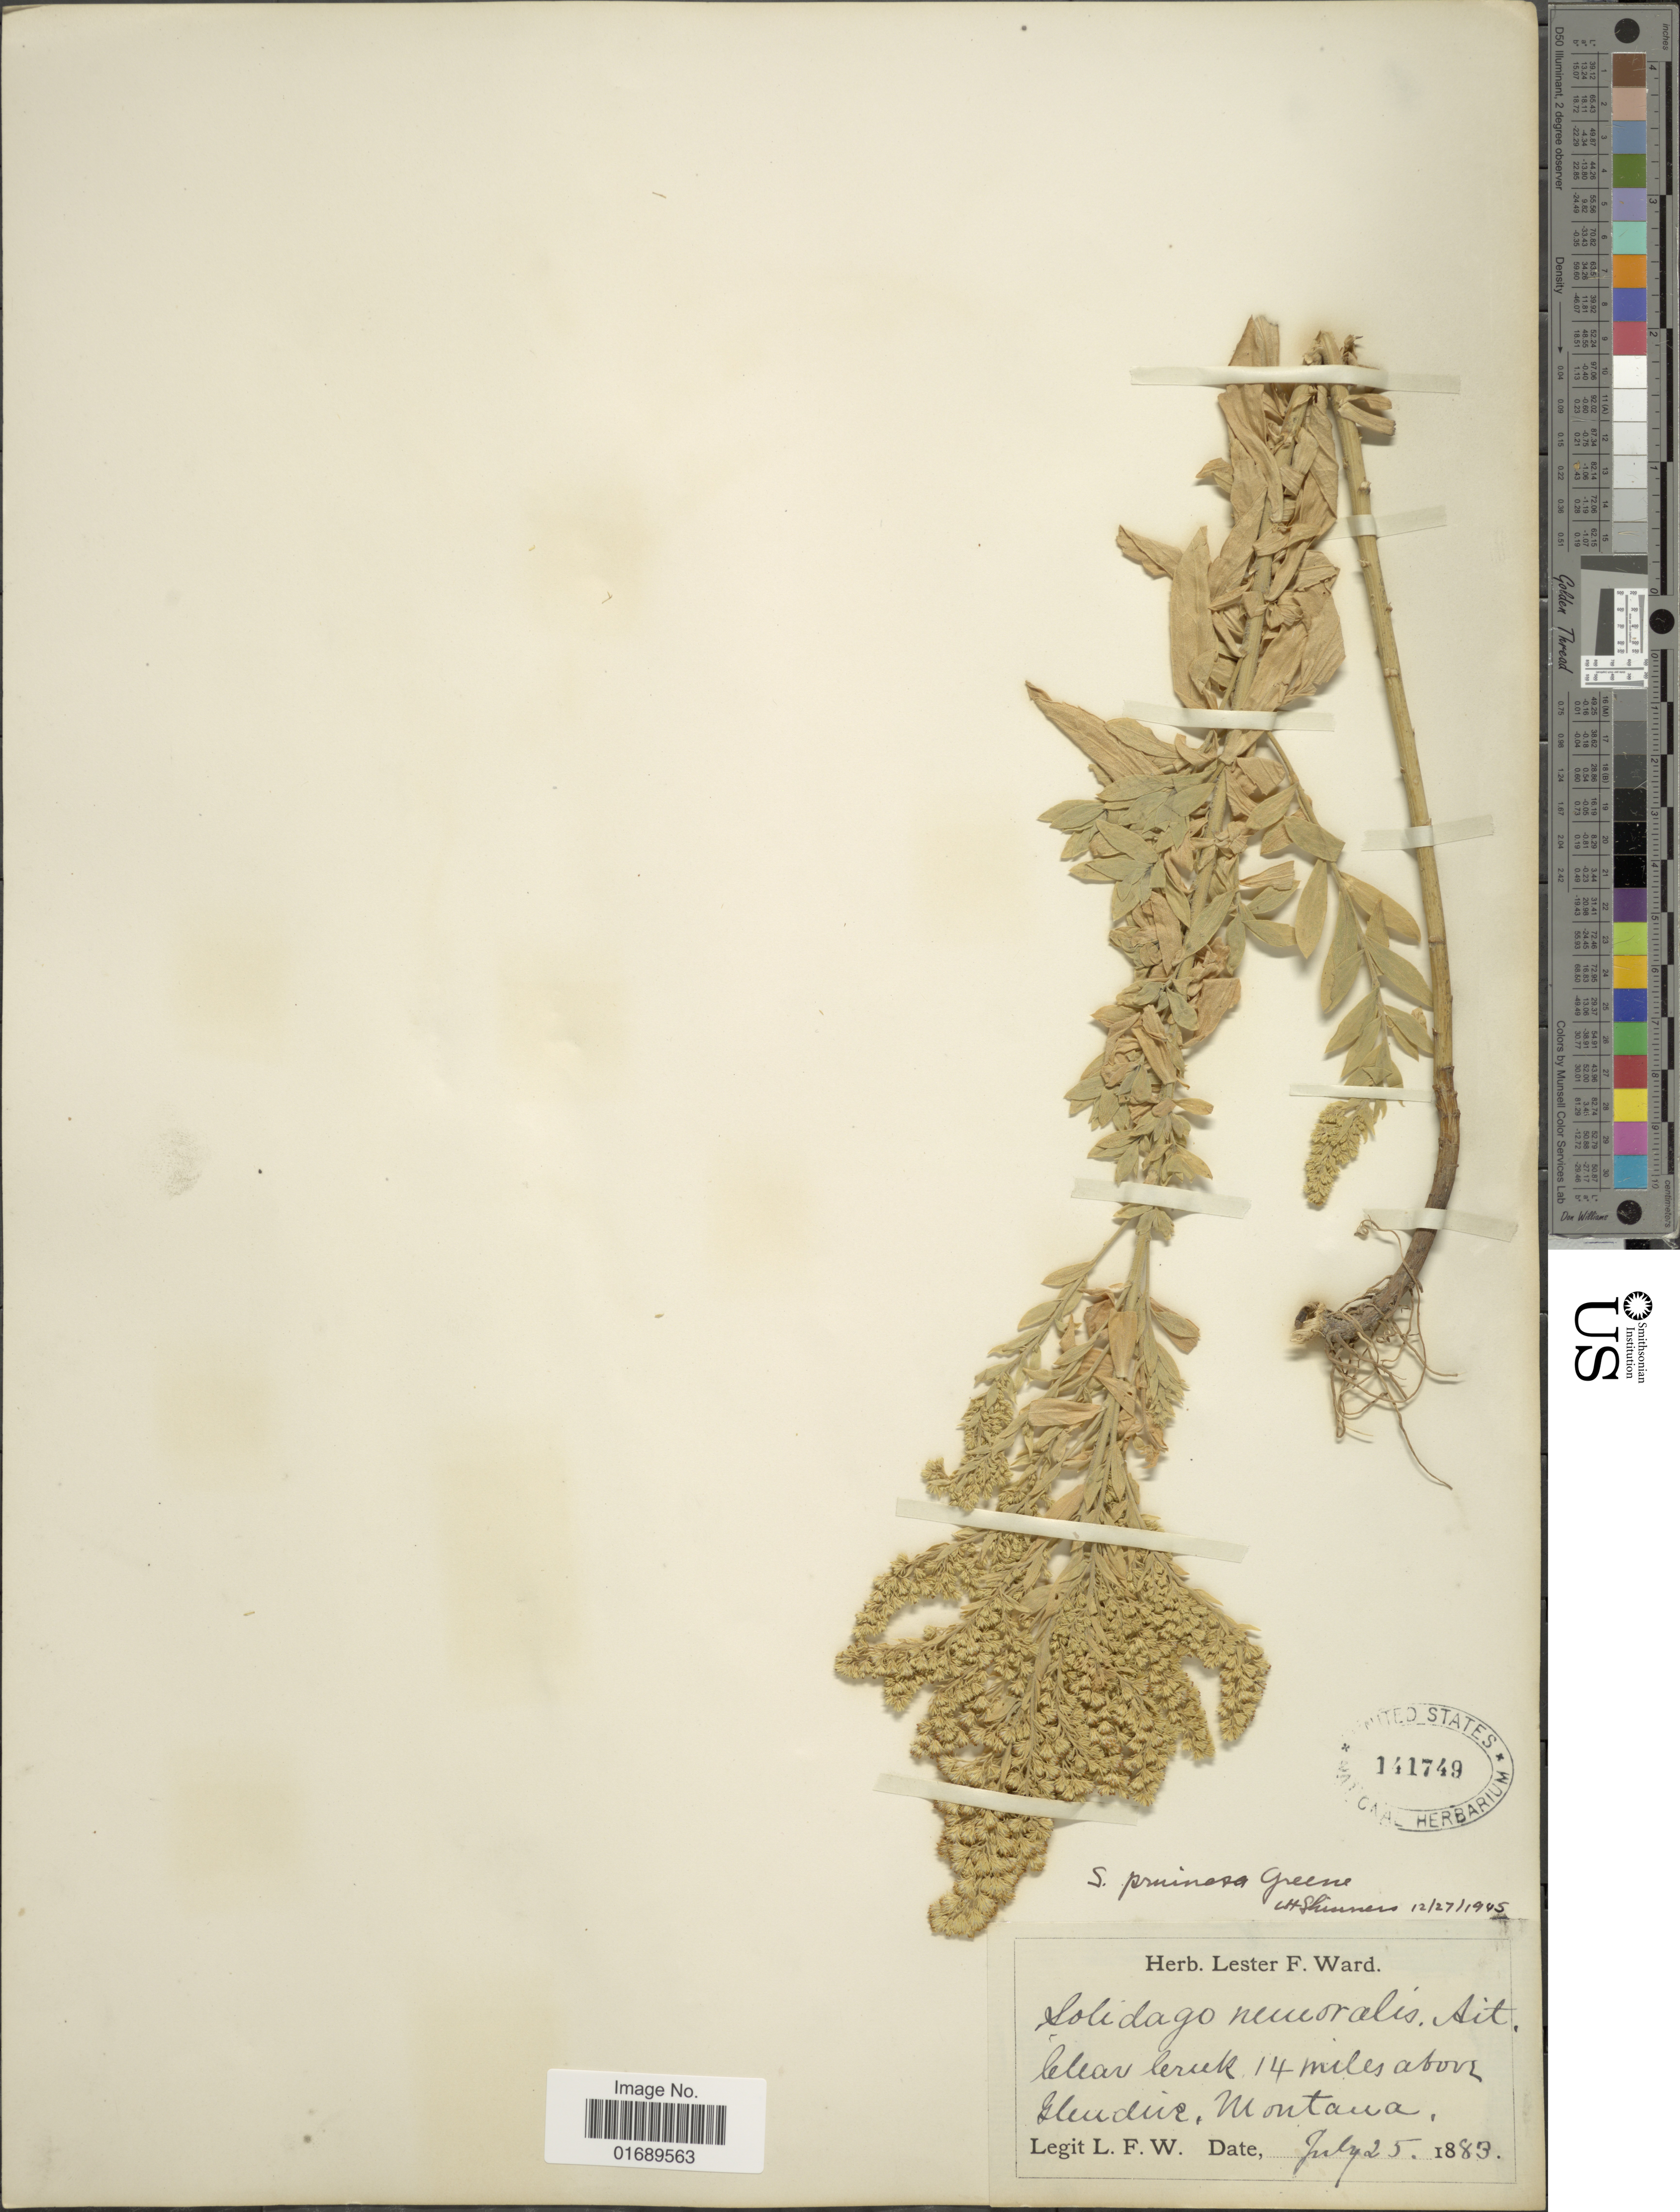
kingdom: Plantae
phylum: Tracheophyta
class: Magnoliopsida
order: Asterales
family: Asteraceae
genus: Solidago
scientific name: Solidago pruinosa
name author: Greene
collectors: L. F. Ward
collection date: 1883-07-25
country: United States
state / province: Montana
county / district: Dawson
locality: Clear Creek 14 miles above Glendive.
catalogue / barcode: US 141749